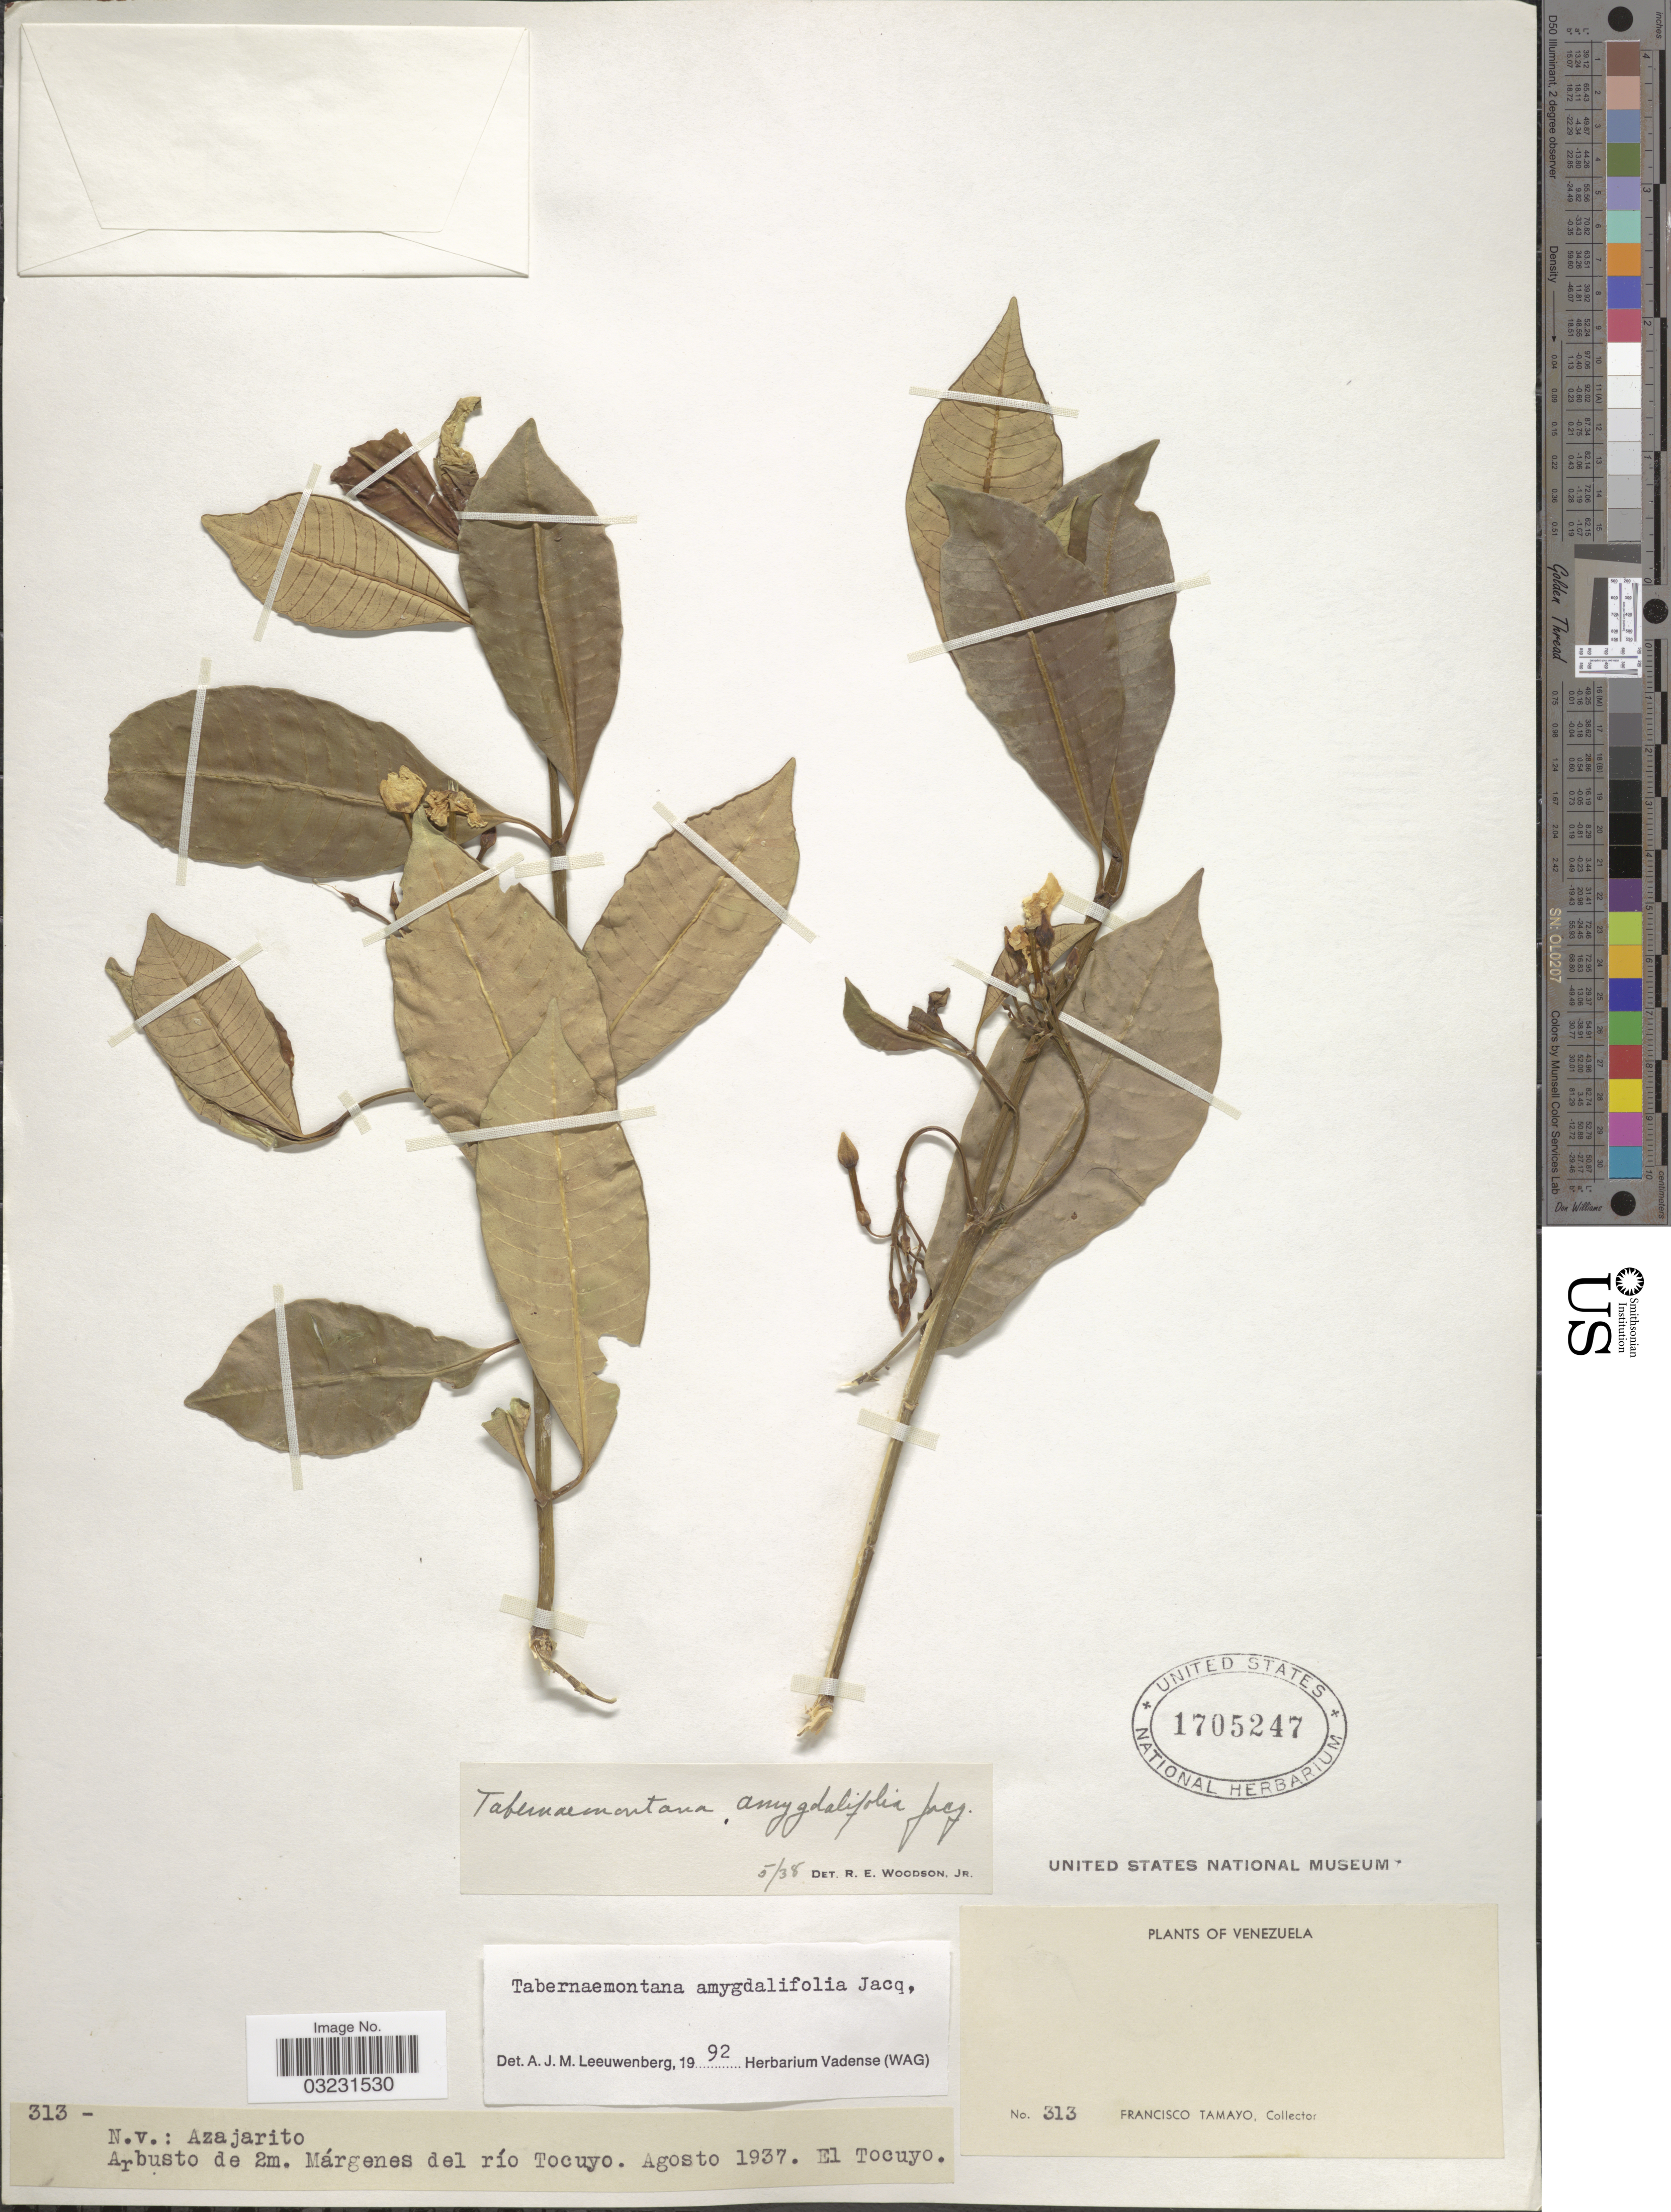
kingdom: Plantae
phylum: Tracheophyta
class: Magnoliopsida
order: Gentianales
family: Apocynaceae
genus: Tabernaemontana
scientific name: Tabernaemontana amygdalifolia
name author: Jacq.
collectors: F. Tamayo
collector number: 313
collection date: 1937-08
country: Venezuela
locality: Márgenes del río Tocuyo. El Tocuyo.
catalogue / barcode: US 1705247